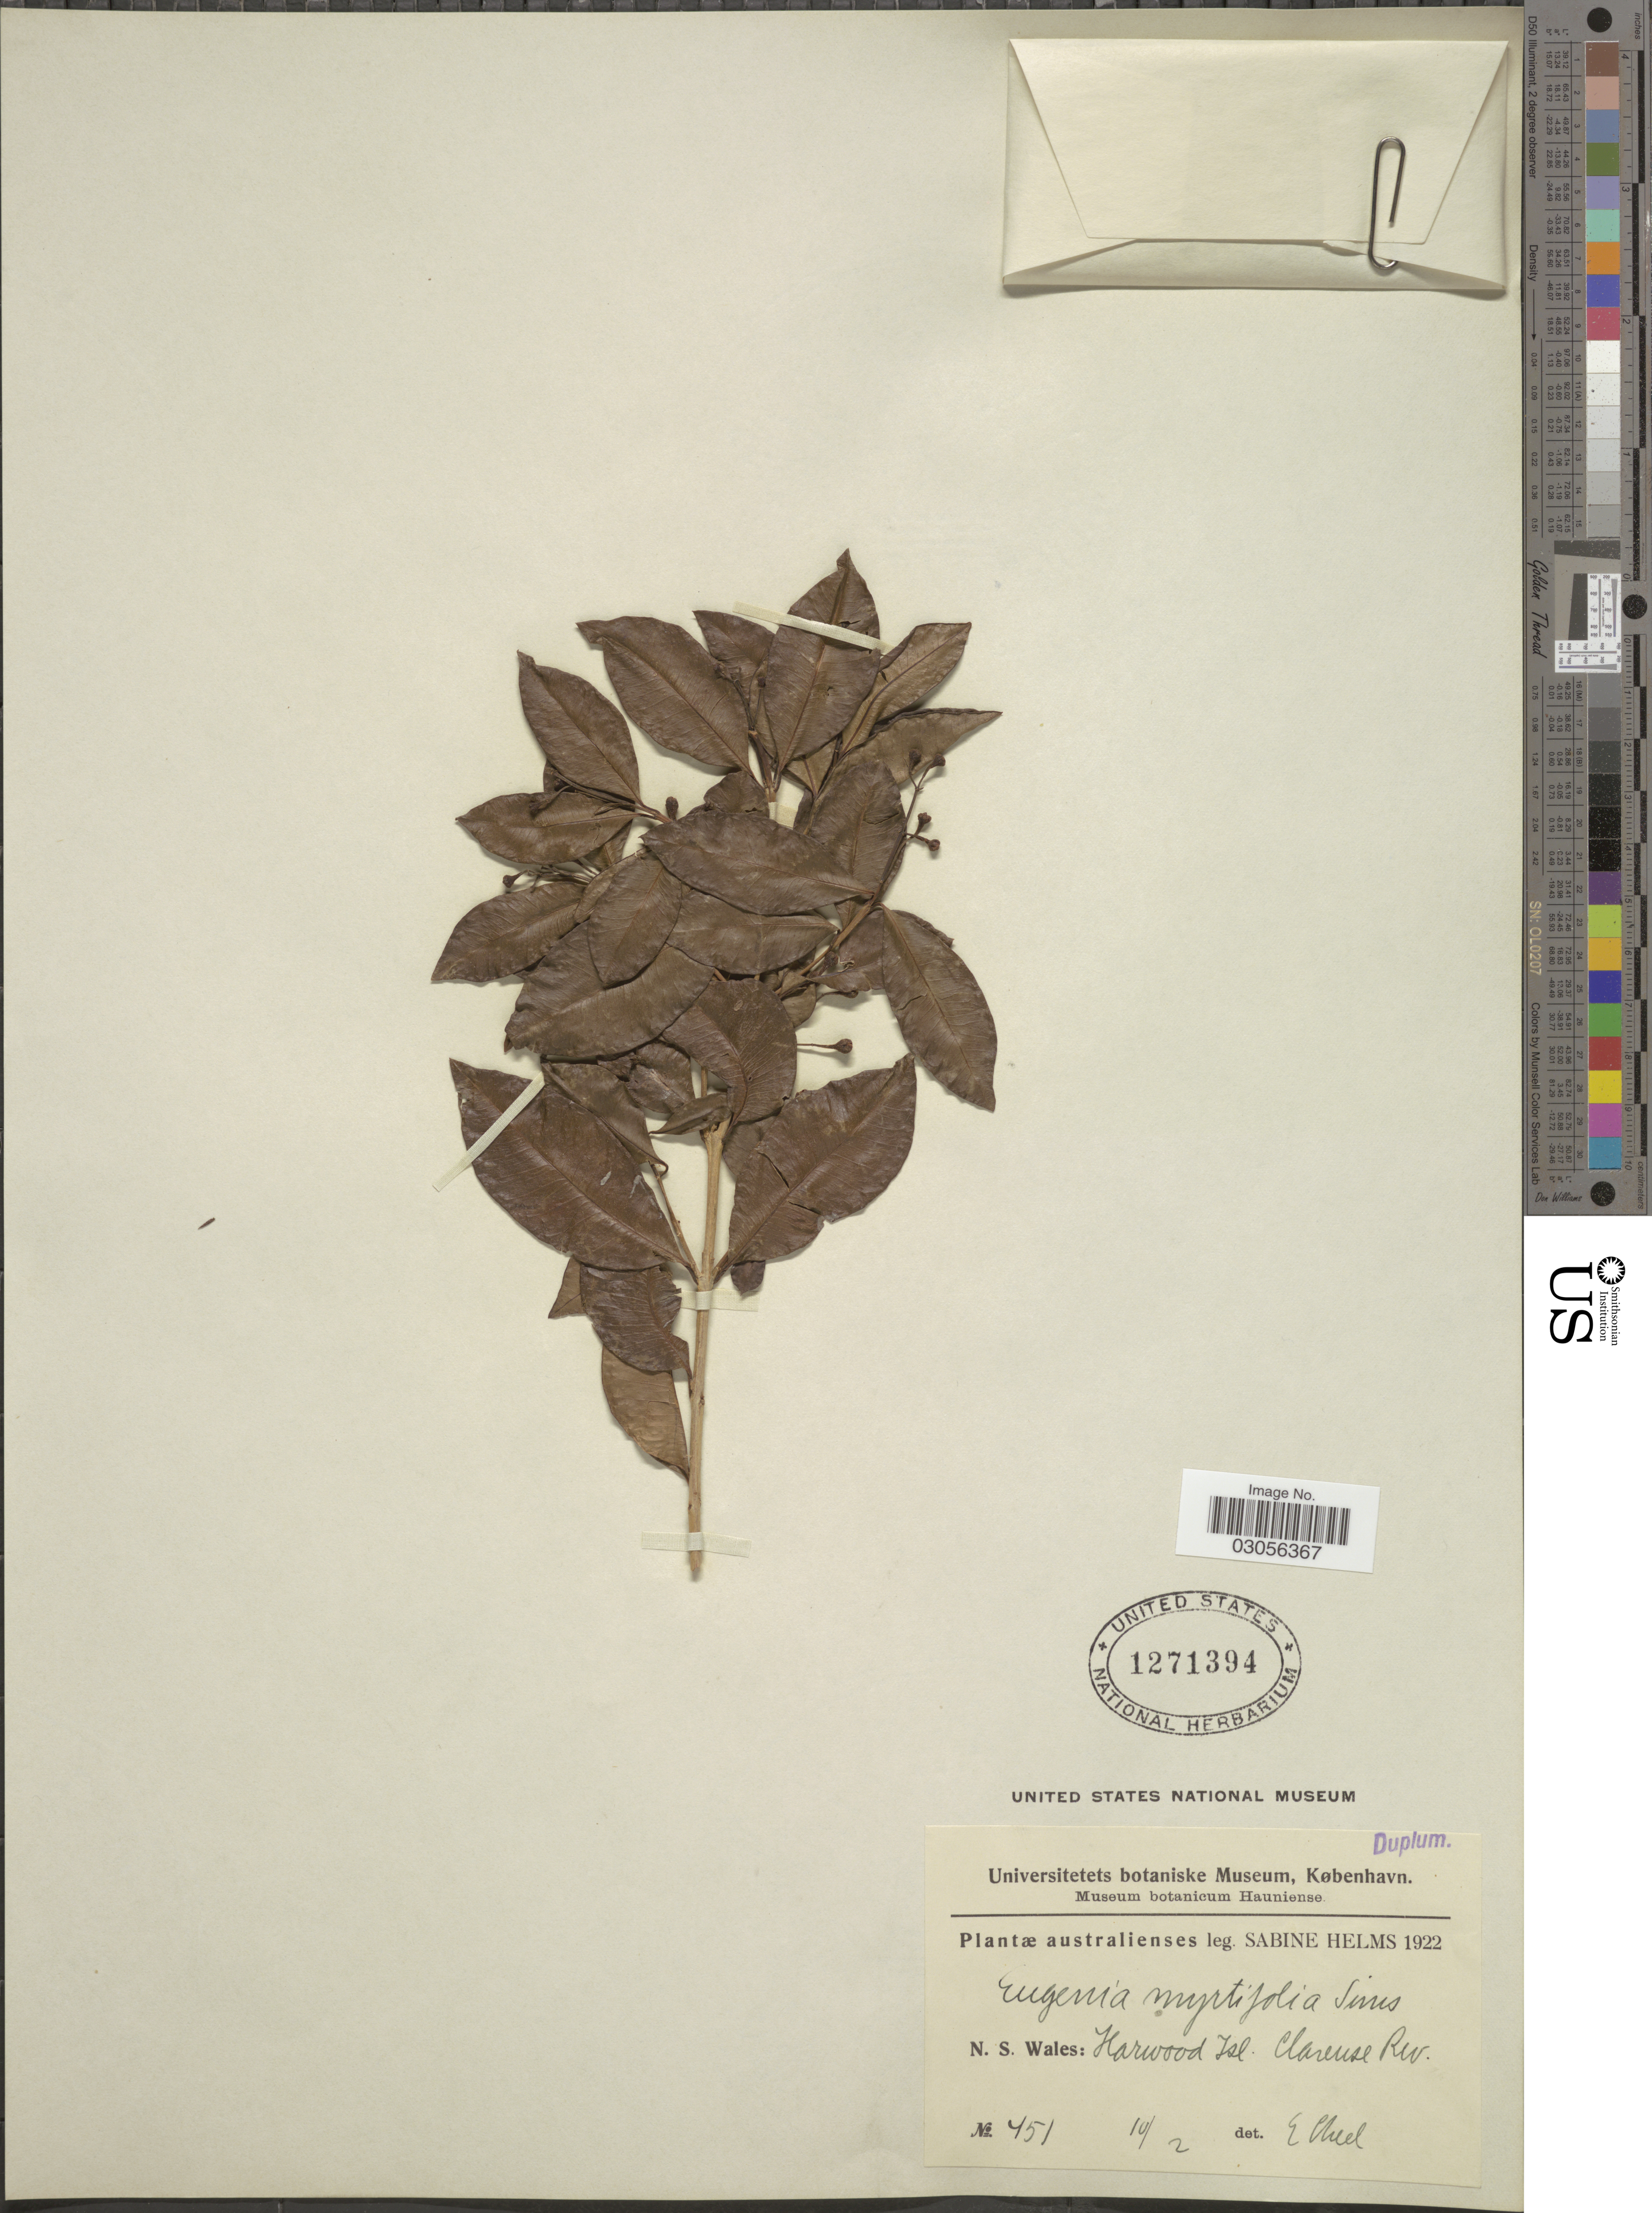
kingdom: Plantae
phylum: Tracheophyta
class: Magnoliopsida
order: Myrtales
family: Myrtaceae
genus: Syzygium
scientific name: Syzygium australe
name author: (J.C. Wendl. ex Link) B. Hyland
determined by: Strong, Mark T., (BOT), Smithsonian Institution - National Museum of Natural History (UNITED STATES)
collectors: S. Helms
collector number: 451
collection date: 1922-02-10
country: Australia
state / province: New South Wales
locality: N.S. Wales: Harwood Isl. Clarense Riv.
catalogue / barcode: US 1271394